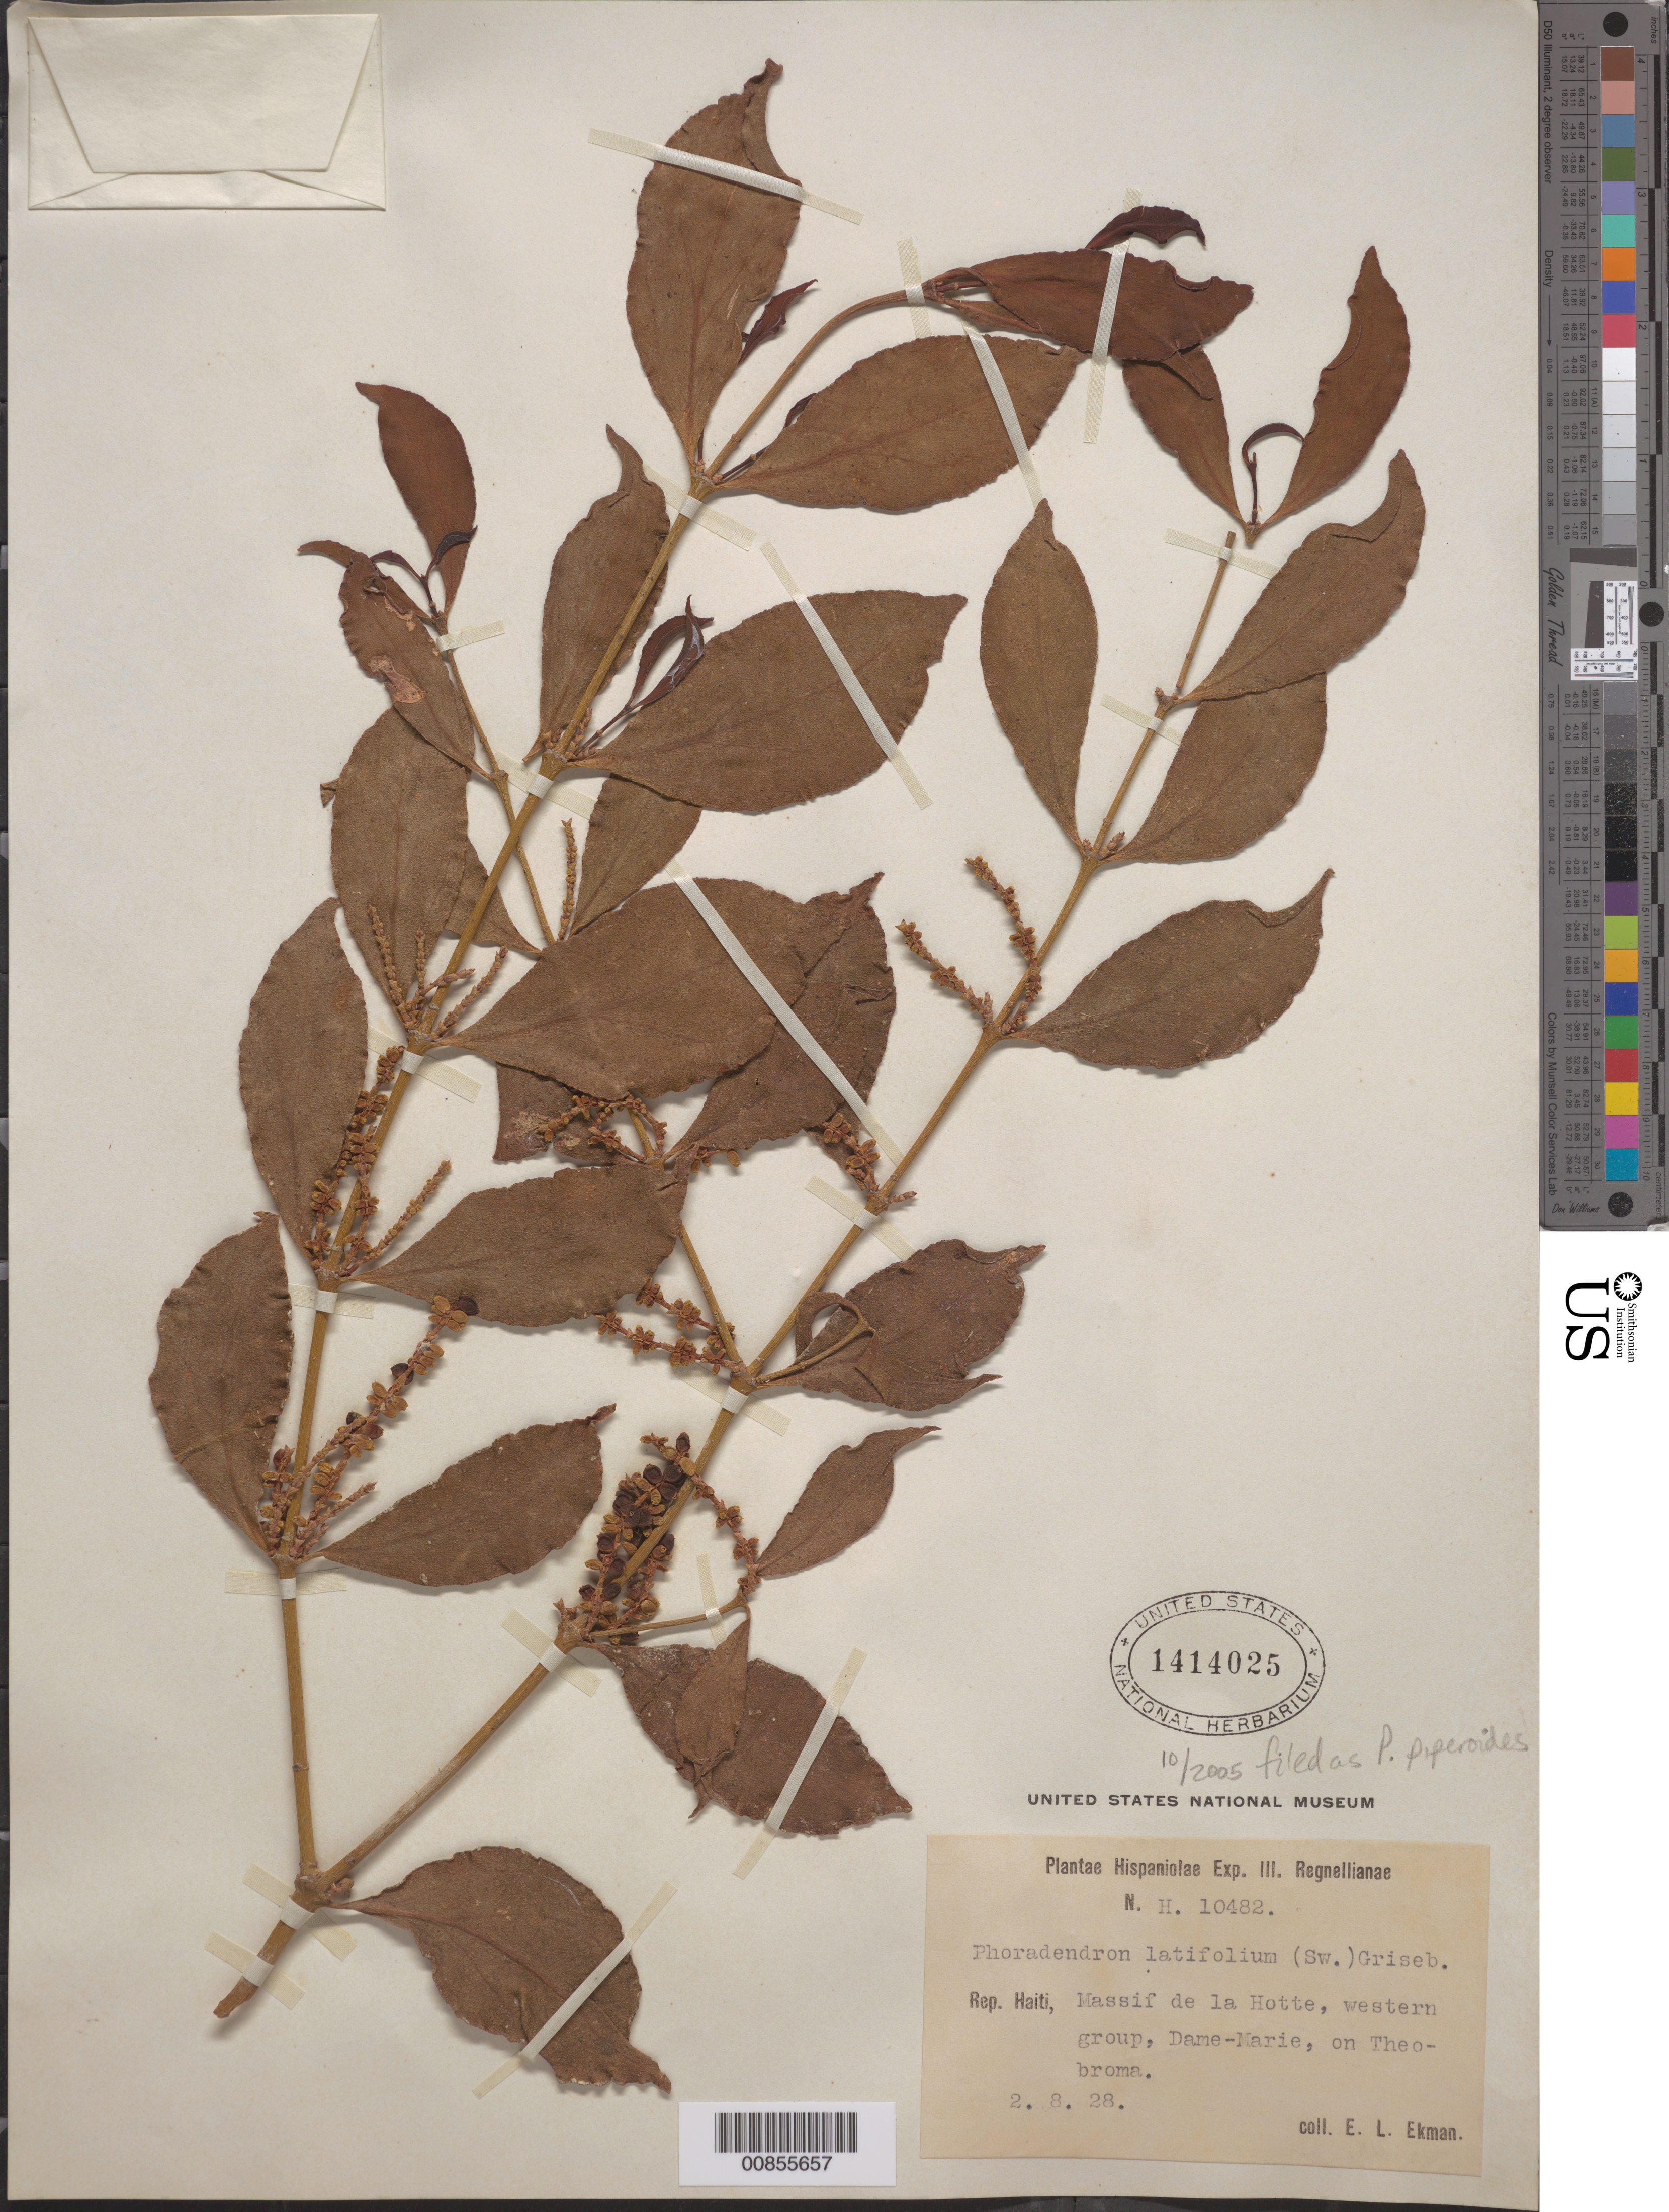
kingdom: Plantae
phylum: Tracheophyta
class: Magnoliopsida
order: Santalales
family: Viscaceae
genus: Phoradendron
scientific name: Phoradendron piperoides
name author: (Kunth) Trel.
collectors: E. L. Ekman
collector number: H 10482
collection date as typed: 02 Aug 1928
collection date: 1928-08-02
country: Haiti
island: Hispaniola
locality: Massif de la Hotte, western group, Dame-Marie.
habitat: On Theobroma.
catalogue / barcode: US 1414025